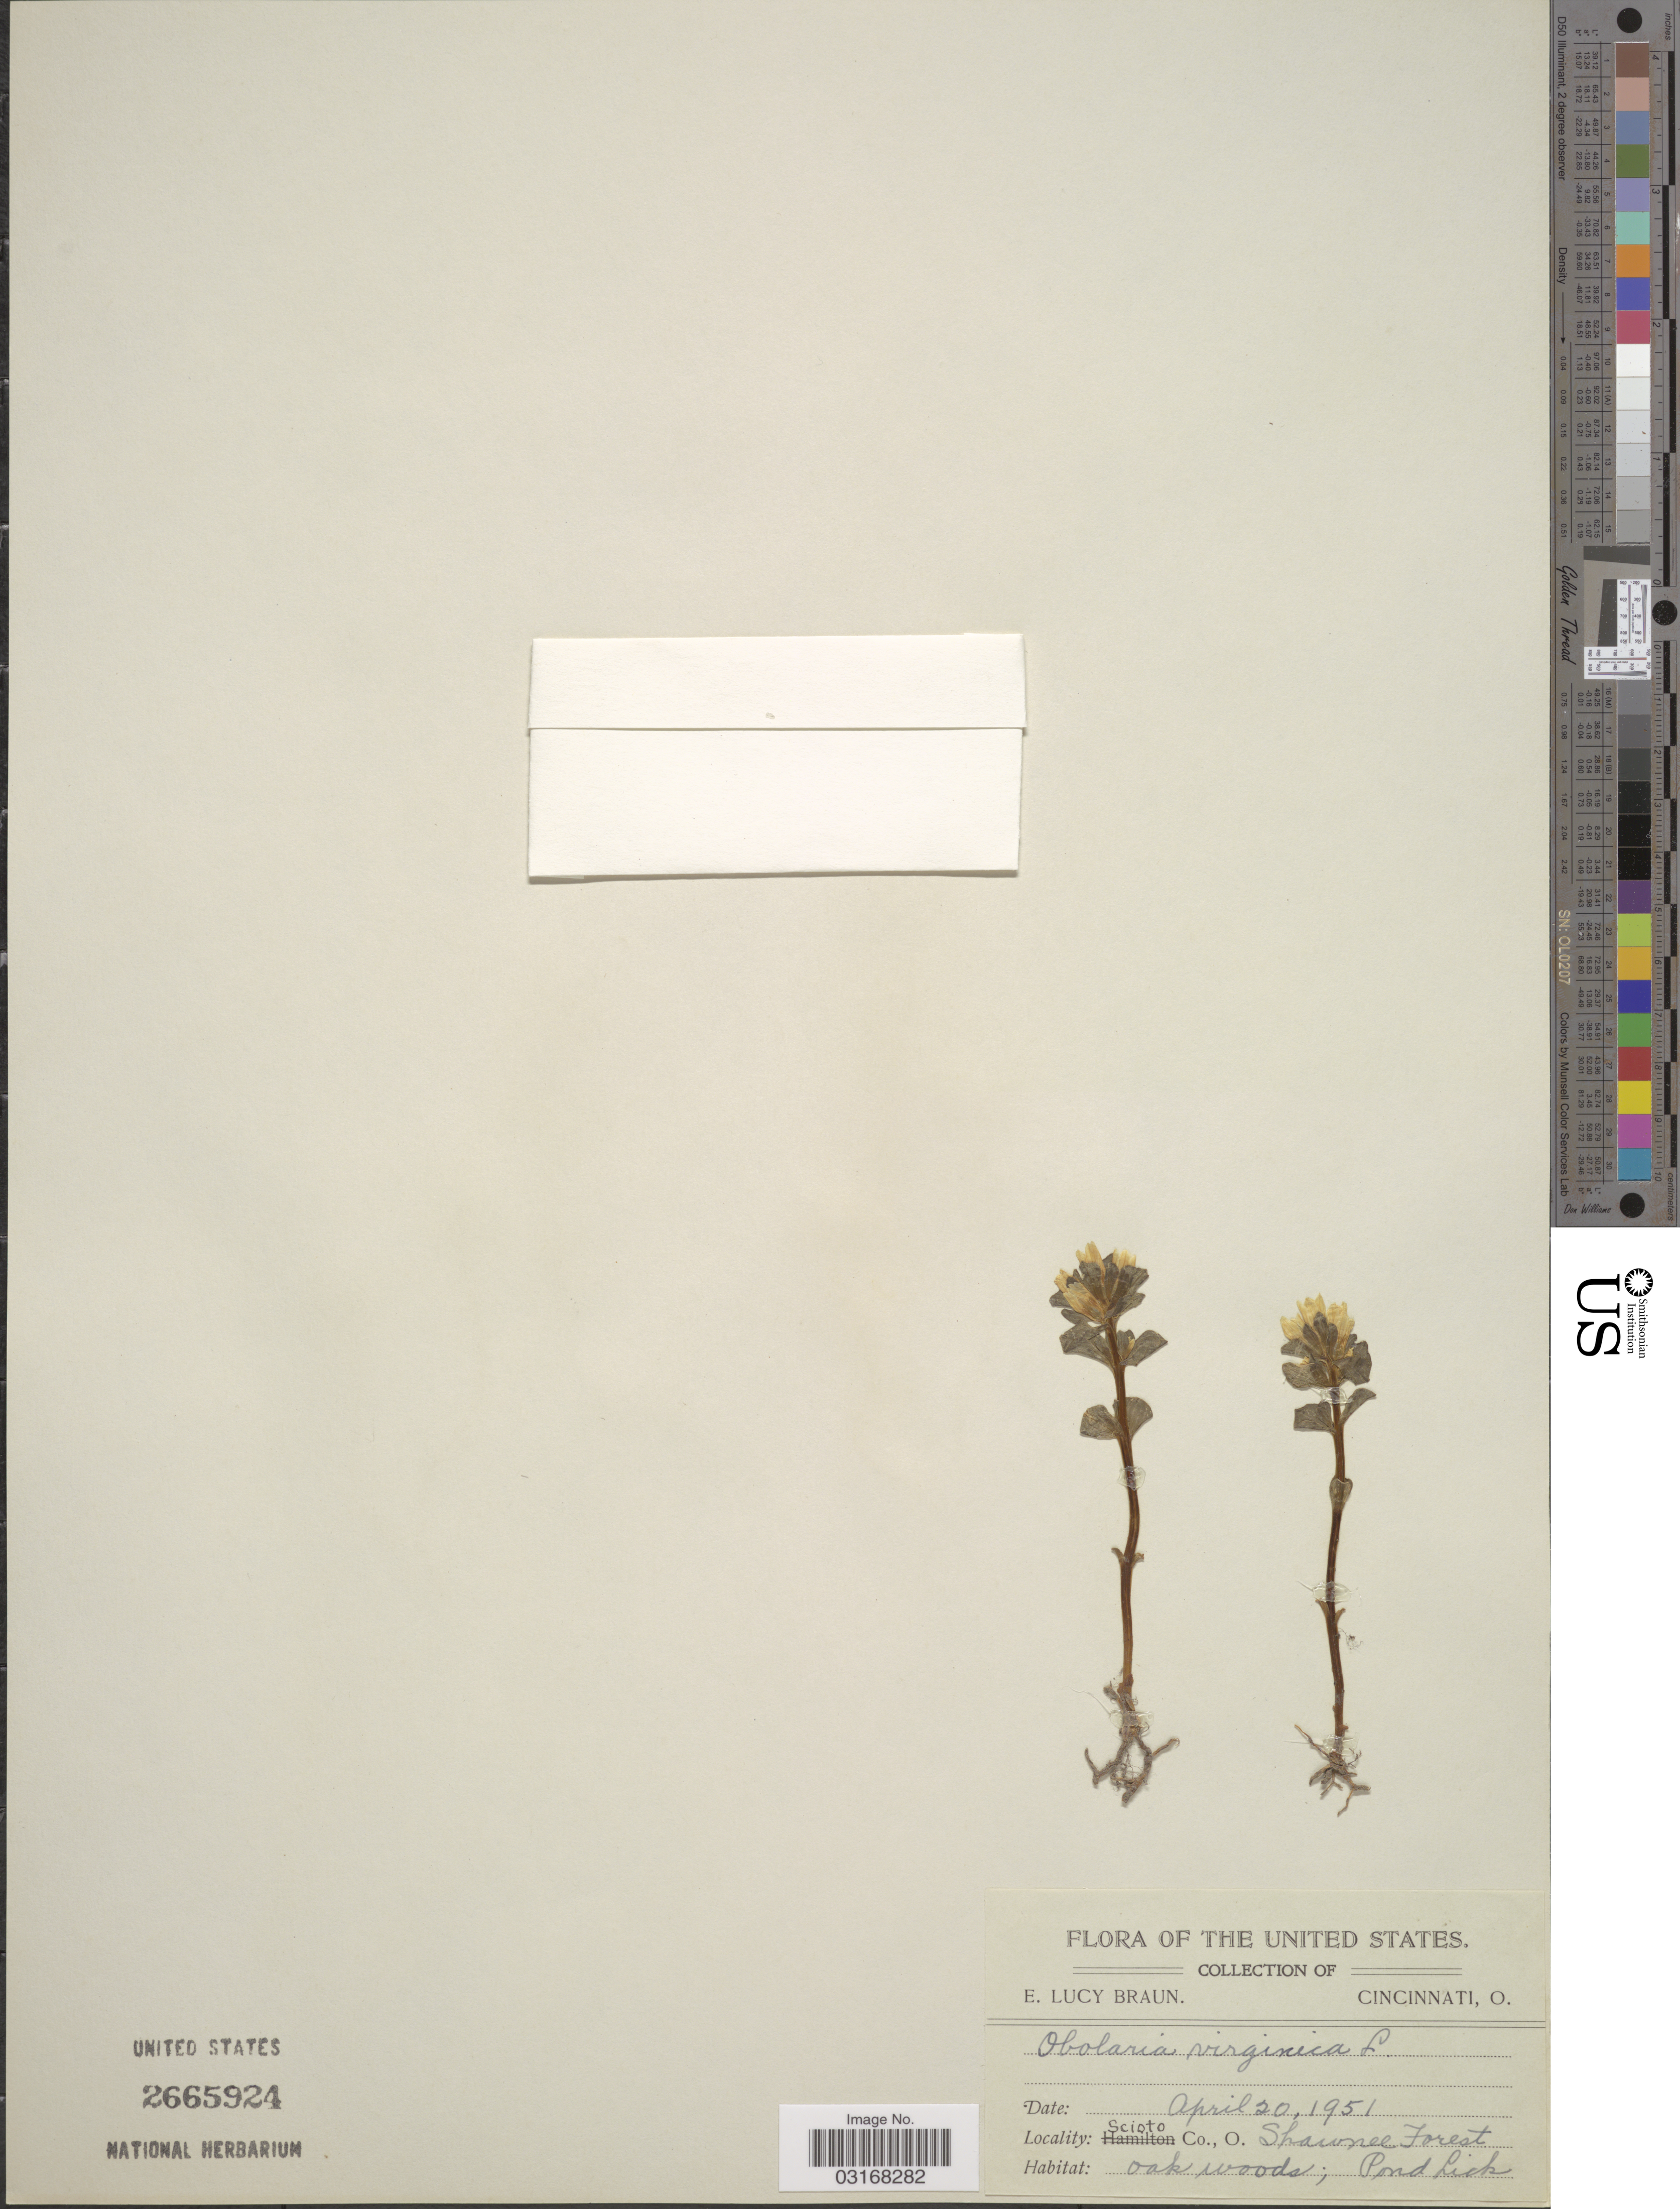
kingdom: Plantae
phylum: Tracheophyta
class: Magnoliopsida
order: Gentianales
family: Gentianaceae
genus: Obolaria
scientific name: Obolaria virginica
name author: L.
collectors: E. Braun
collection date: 1951-04-20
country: United States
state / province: Ohio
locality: Scioto Co., O. Shawnee Forest. Pond Lick.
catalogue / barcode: US 2665924